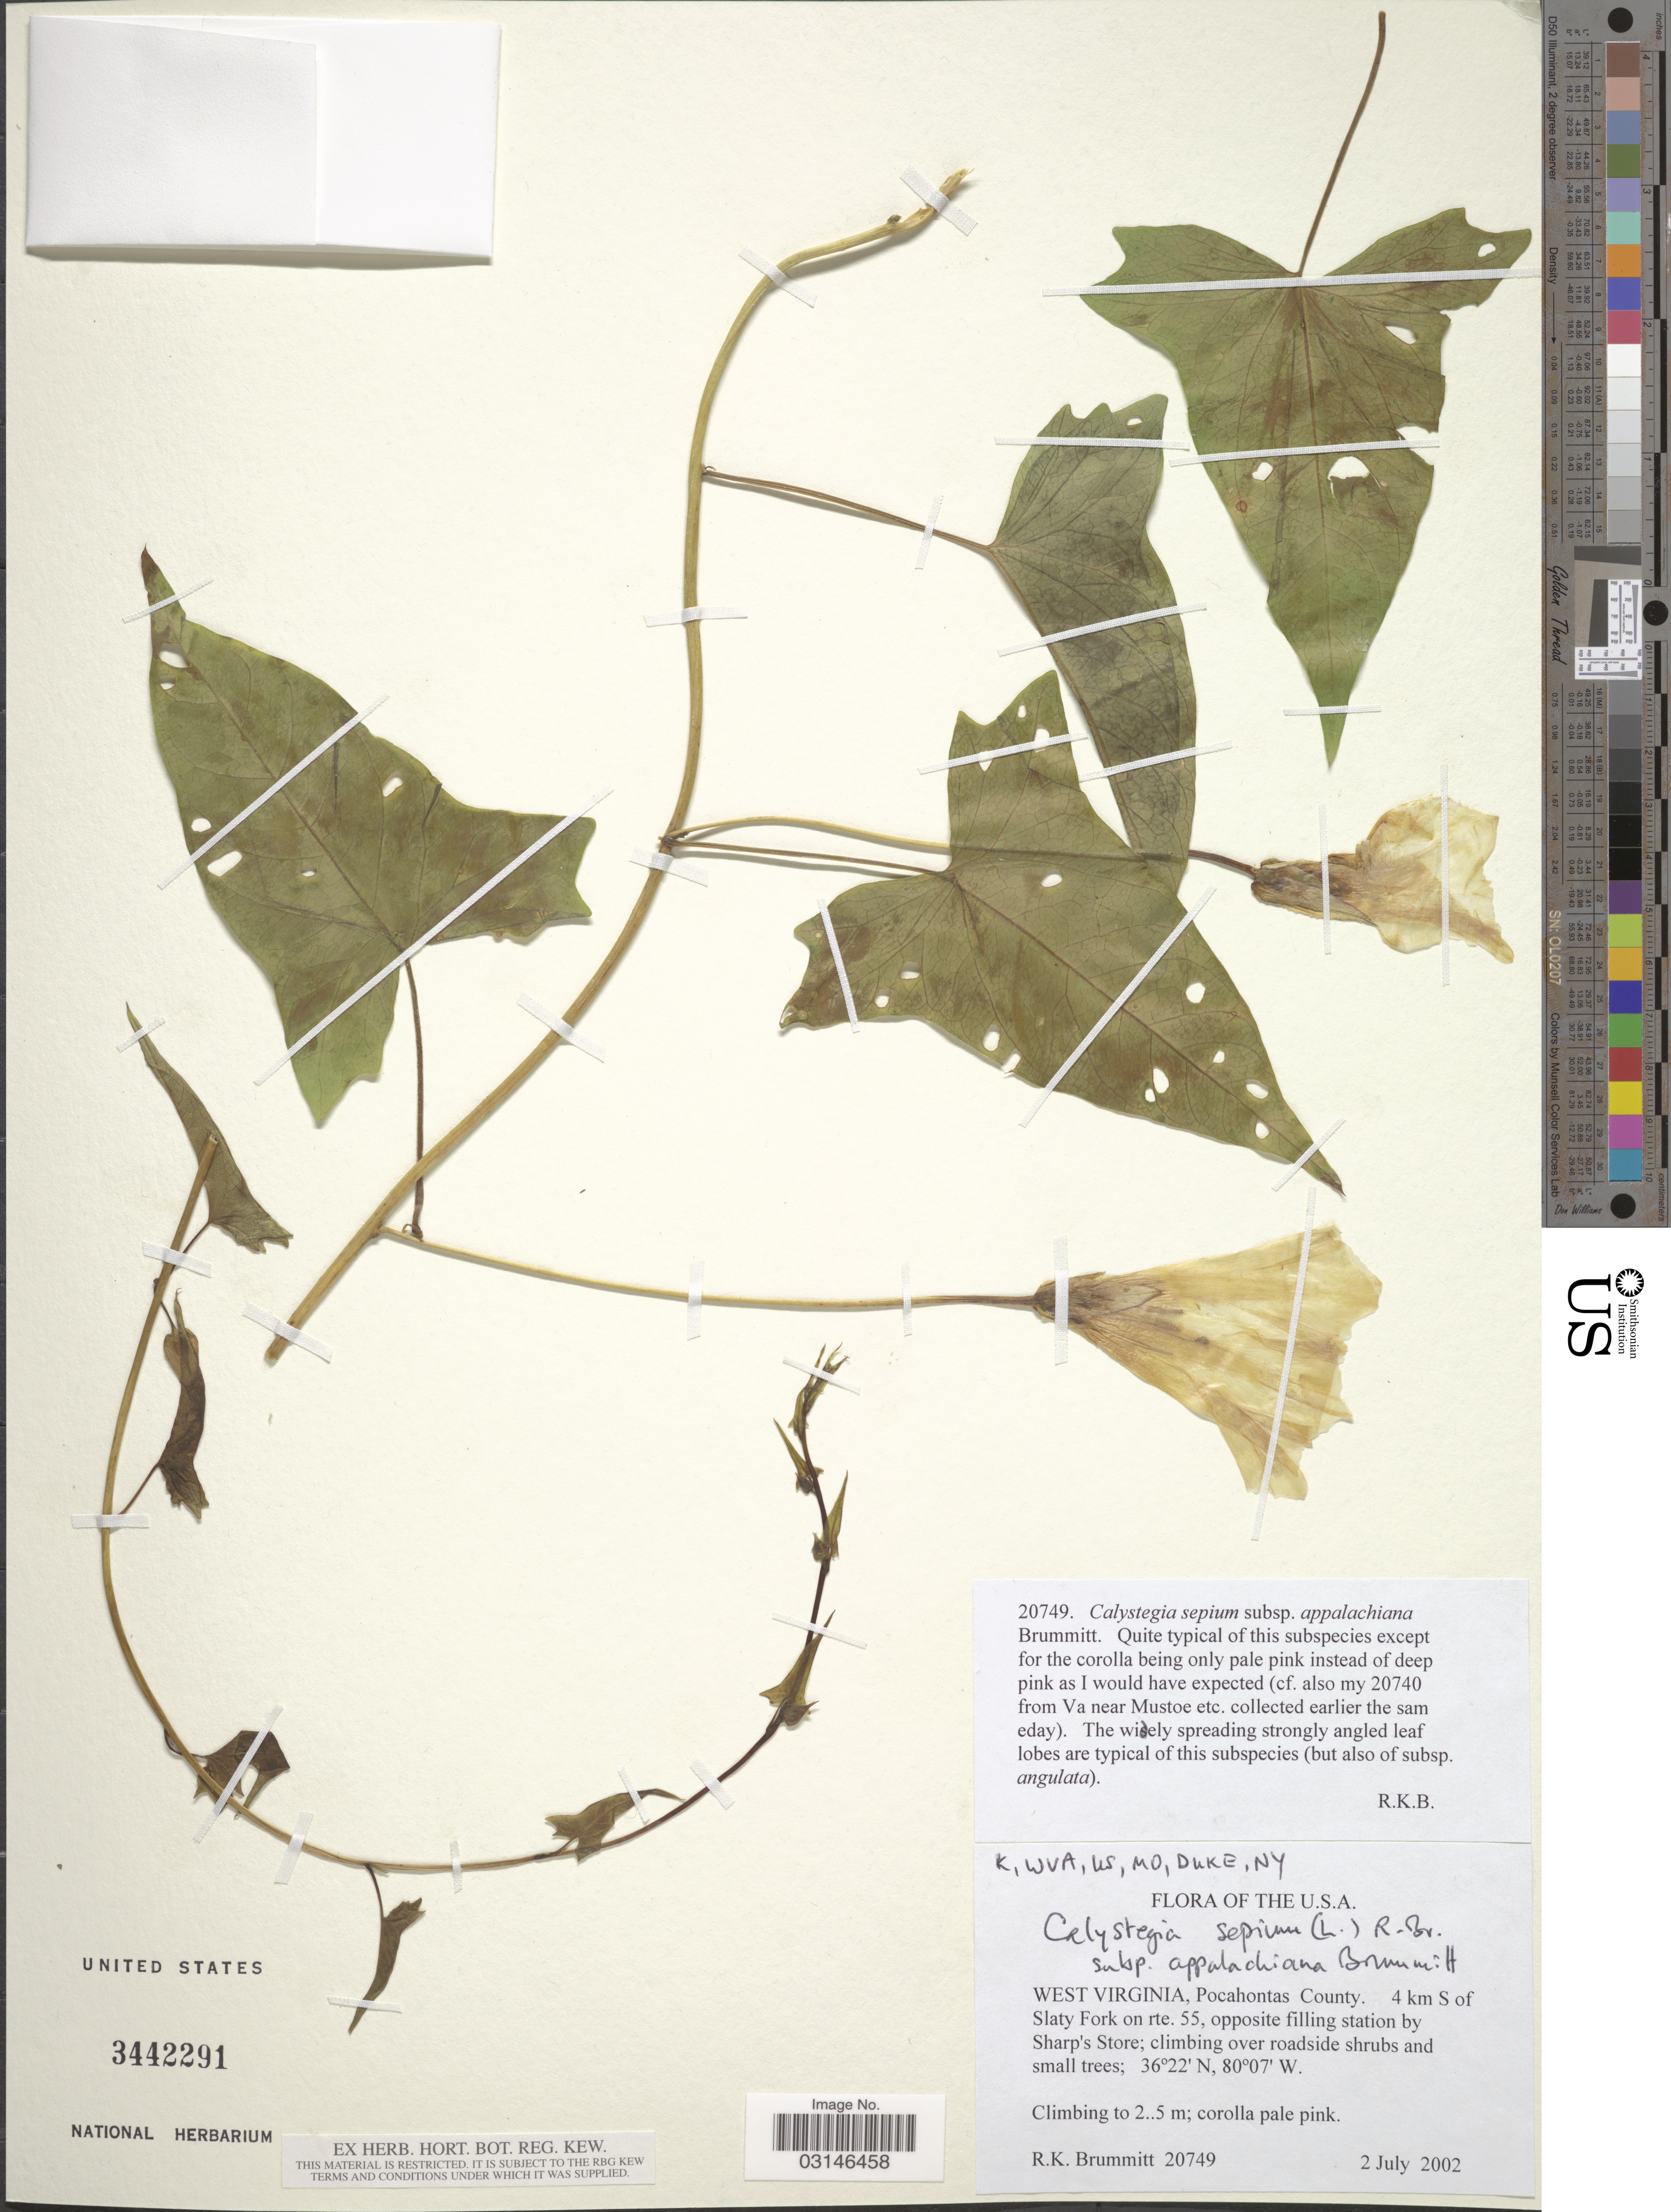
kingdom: Plantae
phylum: Tracheophyta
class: Magnoliopsida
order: Solanales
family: Convolvulaceae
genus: Calystegia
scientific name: Calystegia sepium subsp. appalachiana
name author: Brummitt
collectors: R. Brummitt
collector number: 20749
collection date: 2002-07-02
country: United States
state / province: West Virginia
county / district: Pocahontas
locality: Pocahontas County, 4 km S of Slaty Fork on rte. 55, opposite filling station by Sharp's Store.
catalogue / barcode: US 3442291